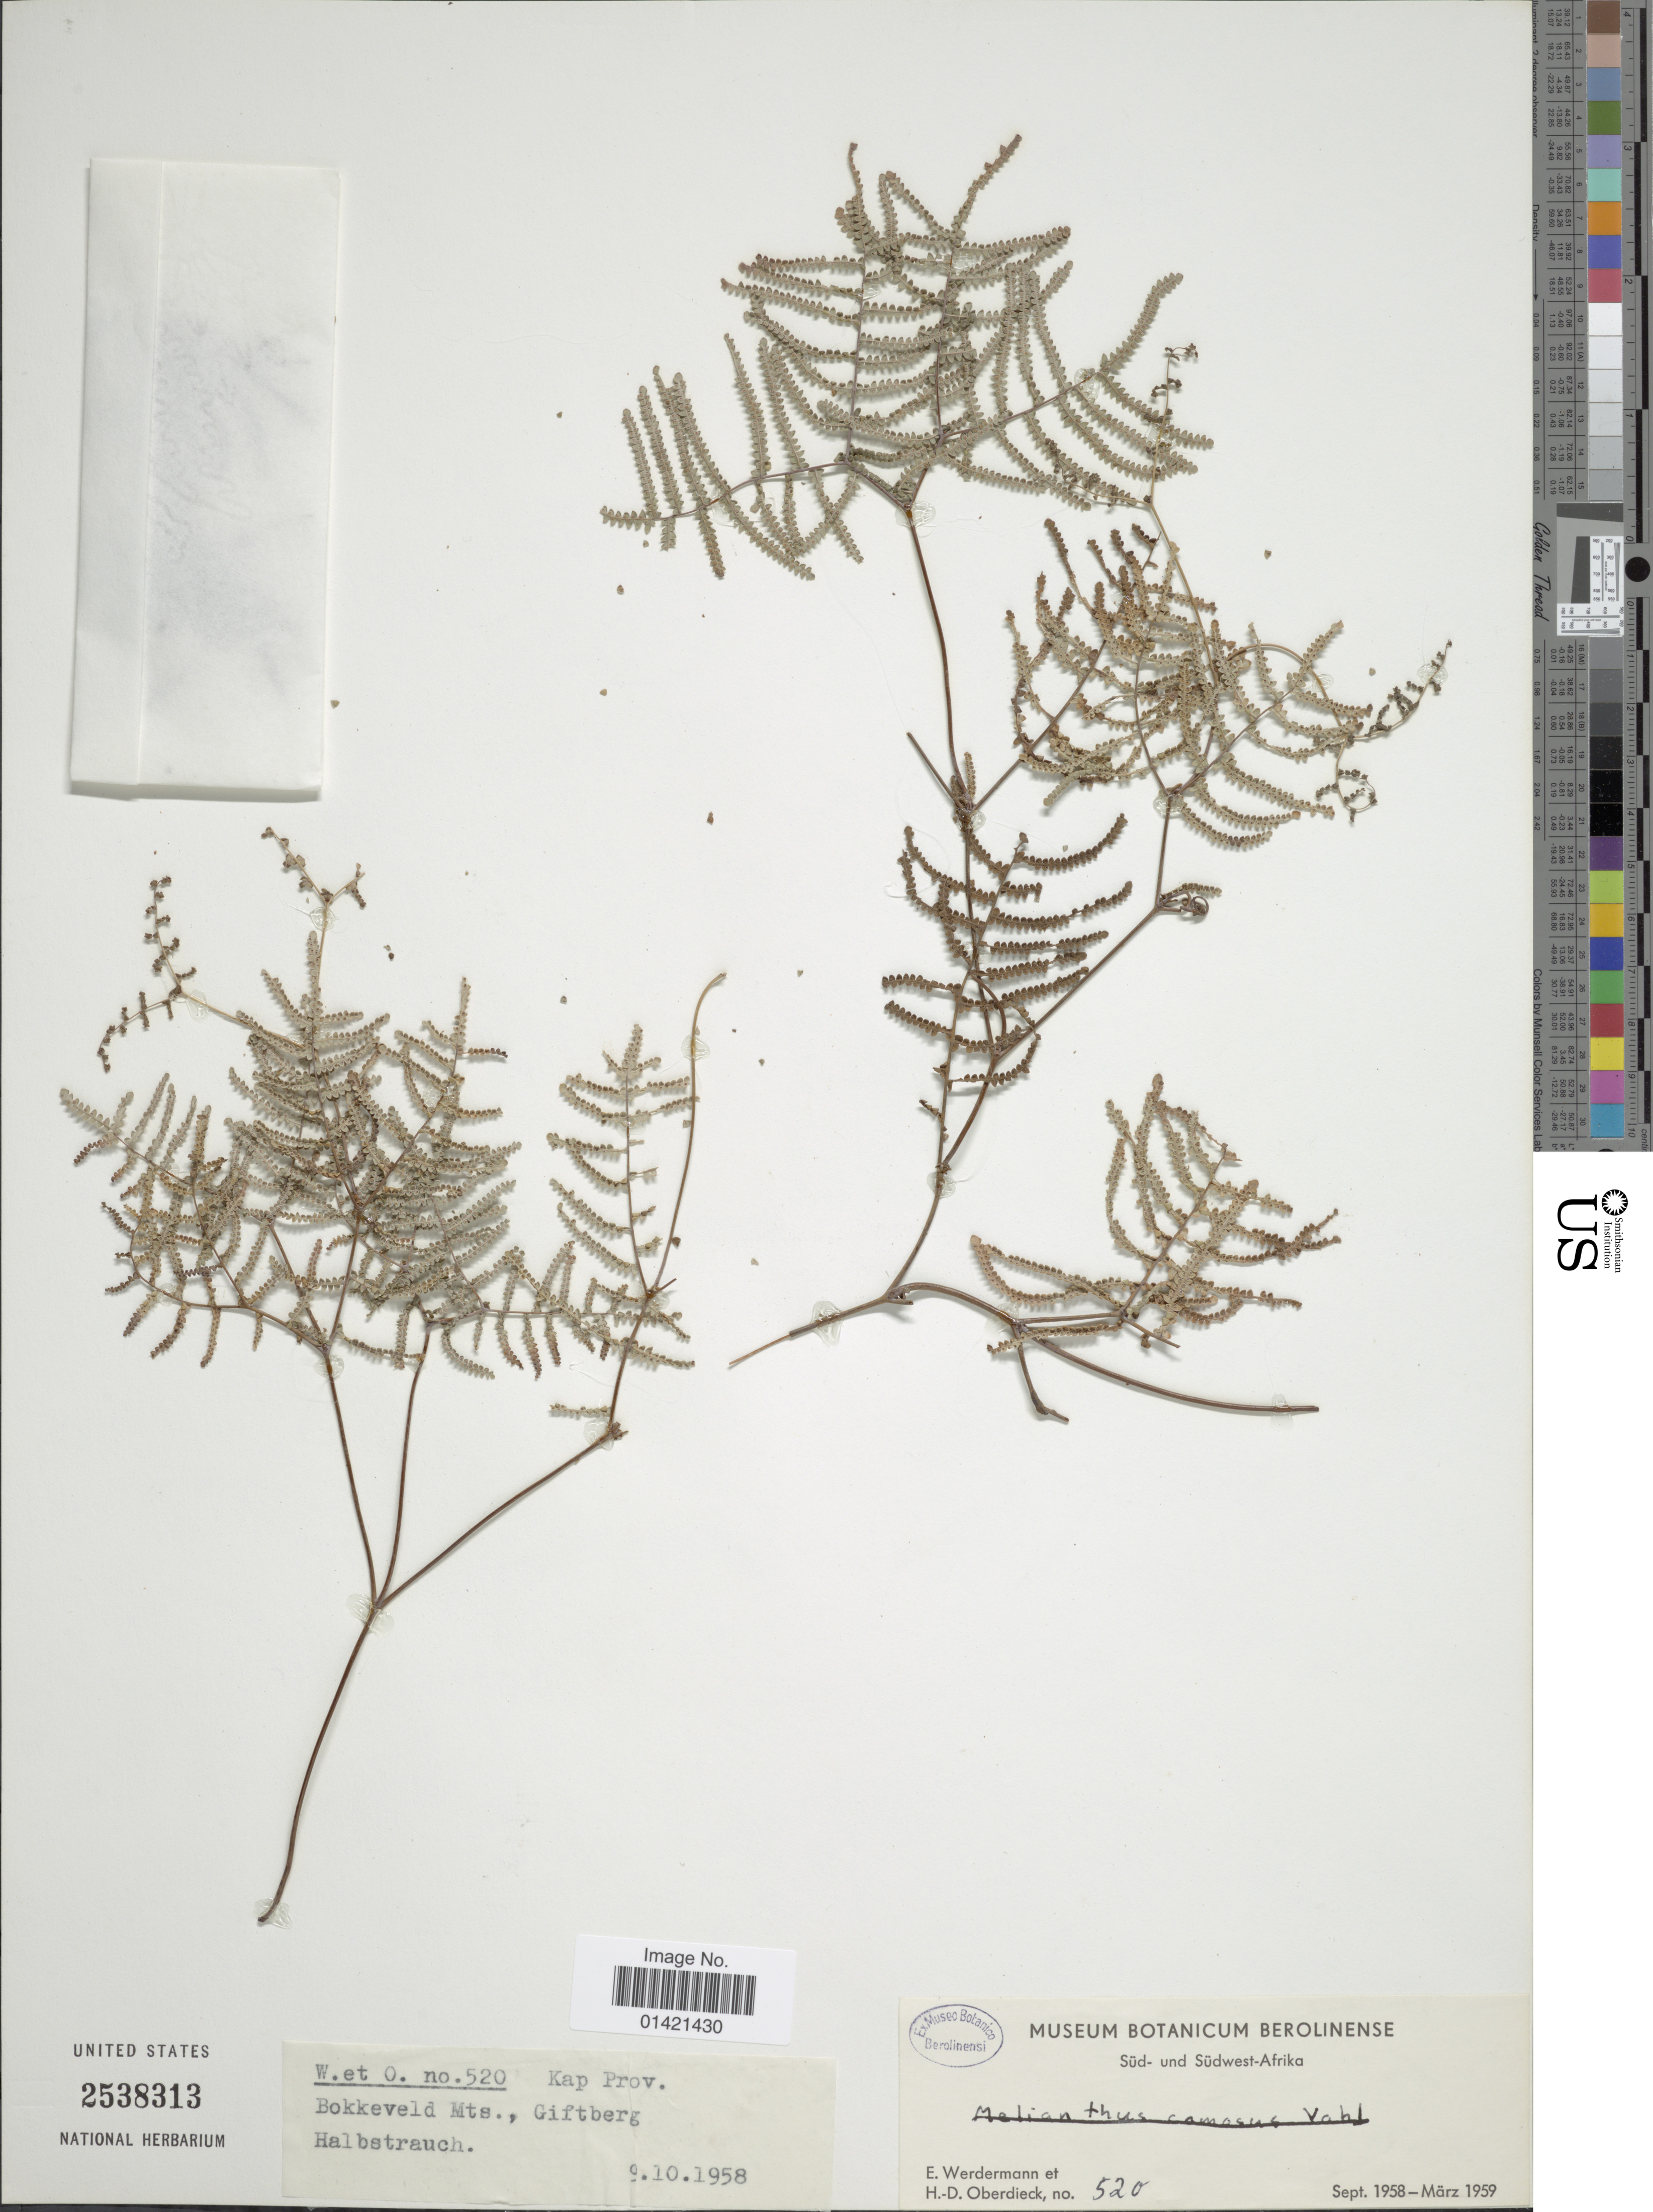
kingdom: Plantae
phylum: Tracheophyta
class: Polypodiopsida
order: Gleicheniales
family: Gleicheniaceae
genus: Gleichenia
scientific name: Gleichenia polypodioides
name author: (L.) Sm.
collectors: E. Wedermann & H. Oberdieck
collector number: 520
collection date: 1958-09/1959-03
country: South Africa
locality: Kap Prov. Bokkeveld Mts., Giftberg Halbstrauch.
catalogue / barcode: US 2538313